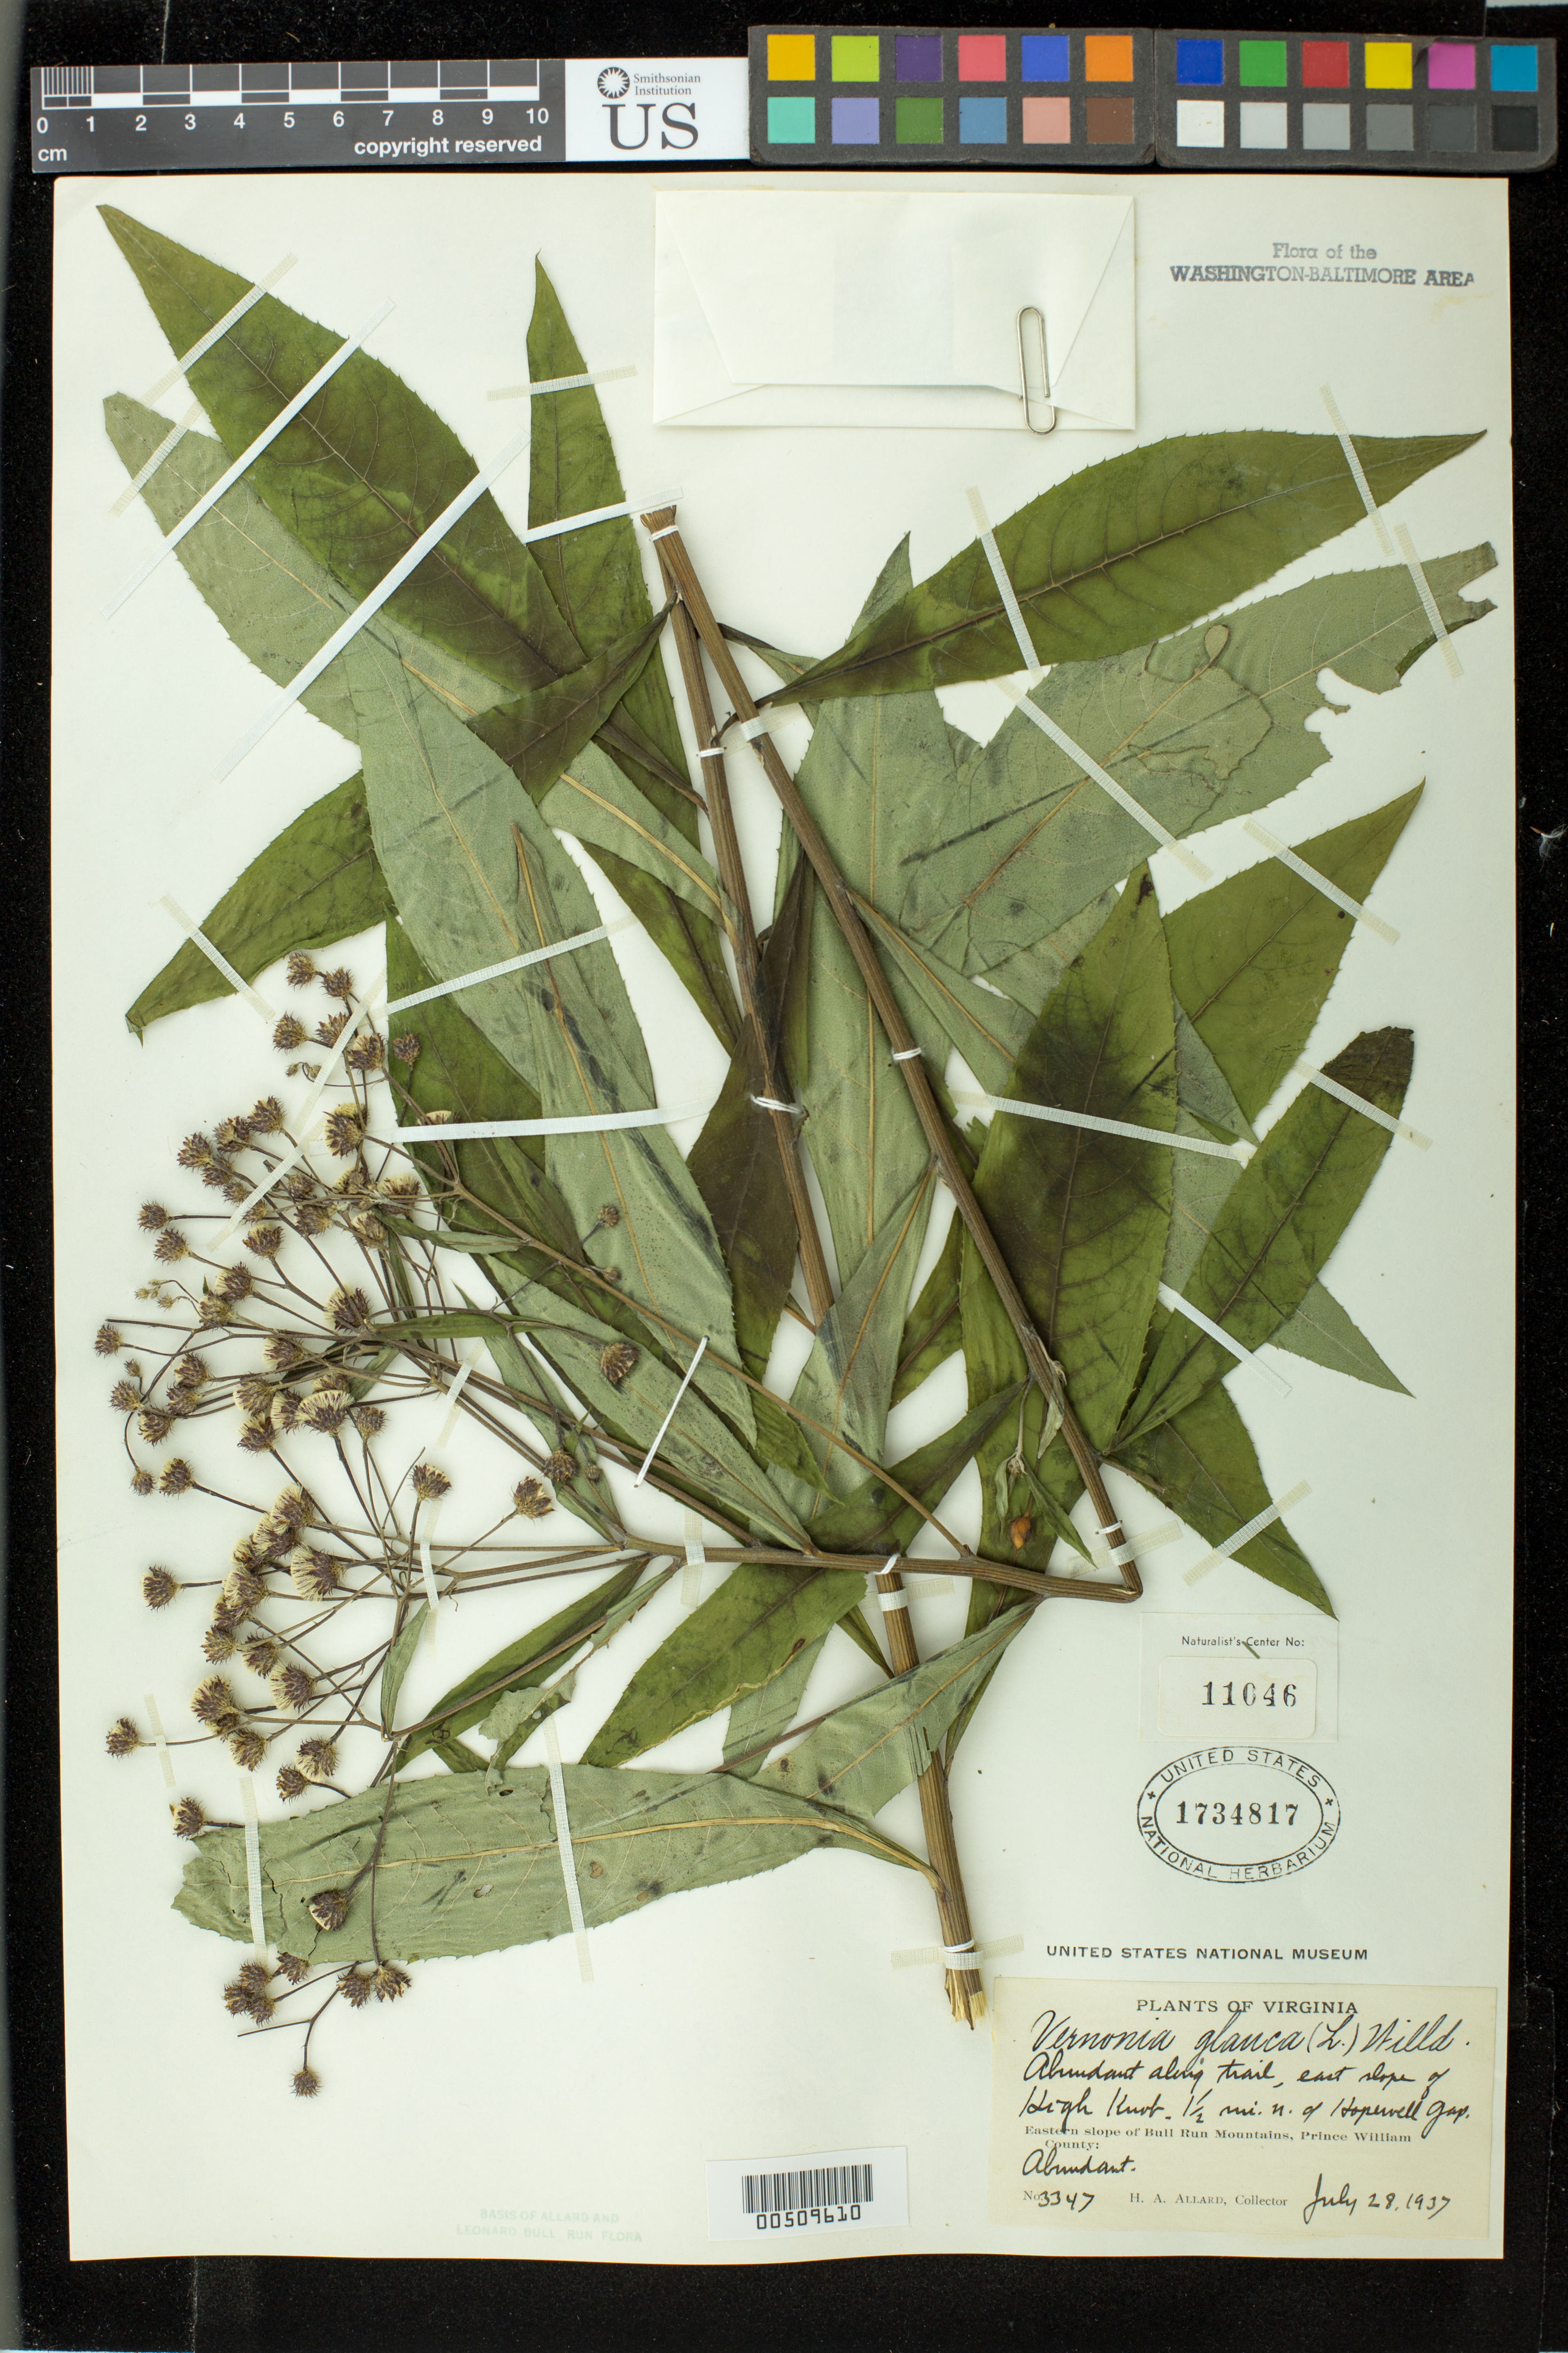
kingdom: Plantae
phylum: Tracheophyta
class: Magnoliopsida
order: Asterales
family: Asteraceae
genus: Vernonia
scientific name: Vernonia glauca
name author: (L.) Willd.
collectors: H. A. Allard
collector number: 3347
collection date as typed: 28 Jul 1937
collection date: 1937-07-28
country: United States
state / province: Virginia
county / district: Prince William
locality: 1.5 mi. N of Hopewell Gap, High Knob, E slope of Bull Run Mts. Bull Run Mts.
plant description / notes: Specimens returned from Naturalist Center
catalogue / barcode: US 1734817